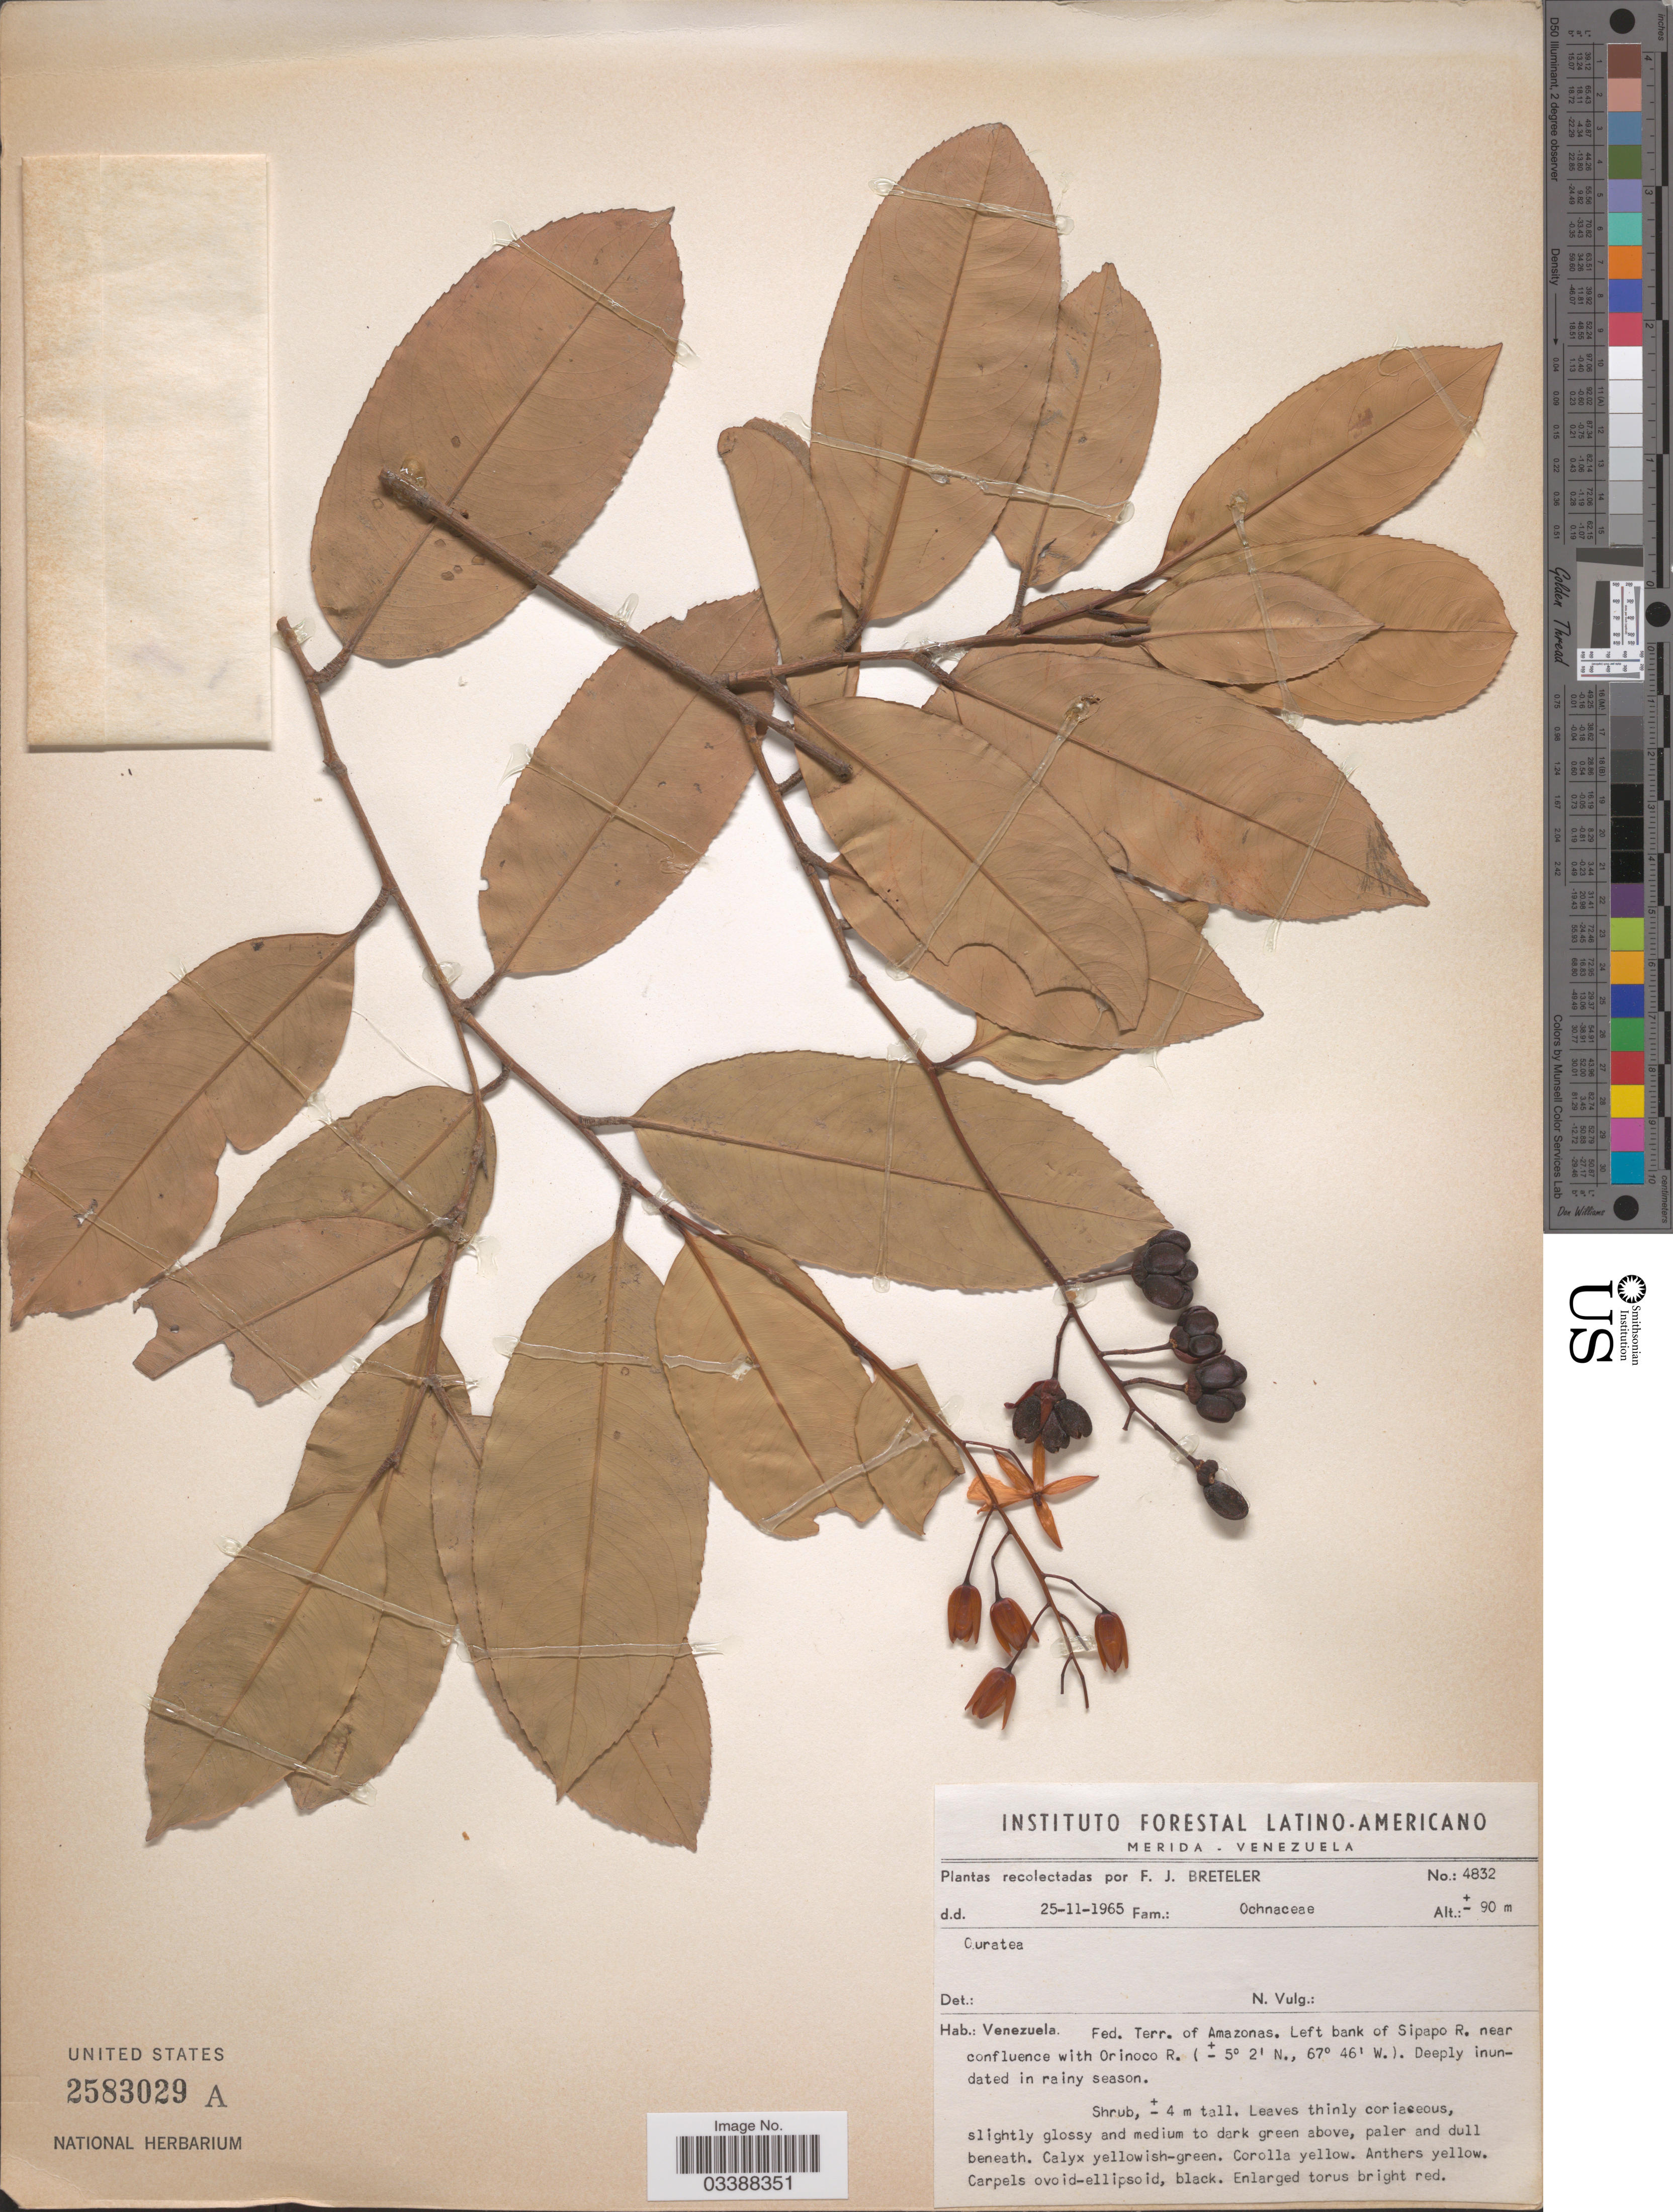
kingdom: Plantae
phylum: Tracheophyta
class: Magnoliopsida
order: Malpighiales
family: Ochnaceae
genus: Ouratea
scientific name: Ouratea sp.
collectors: F. J. Breteler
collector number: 4832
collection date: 1965-11-25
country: Venezuela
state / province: Amazonas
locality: Fed. Terr. of Amazonas. Left bank of Sipapo R. near confluence with Orinoco R.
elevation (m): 90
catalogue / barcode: US 2583029A